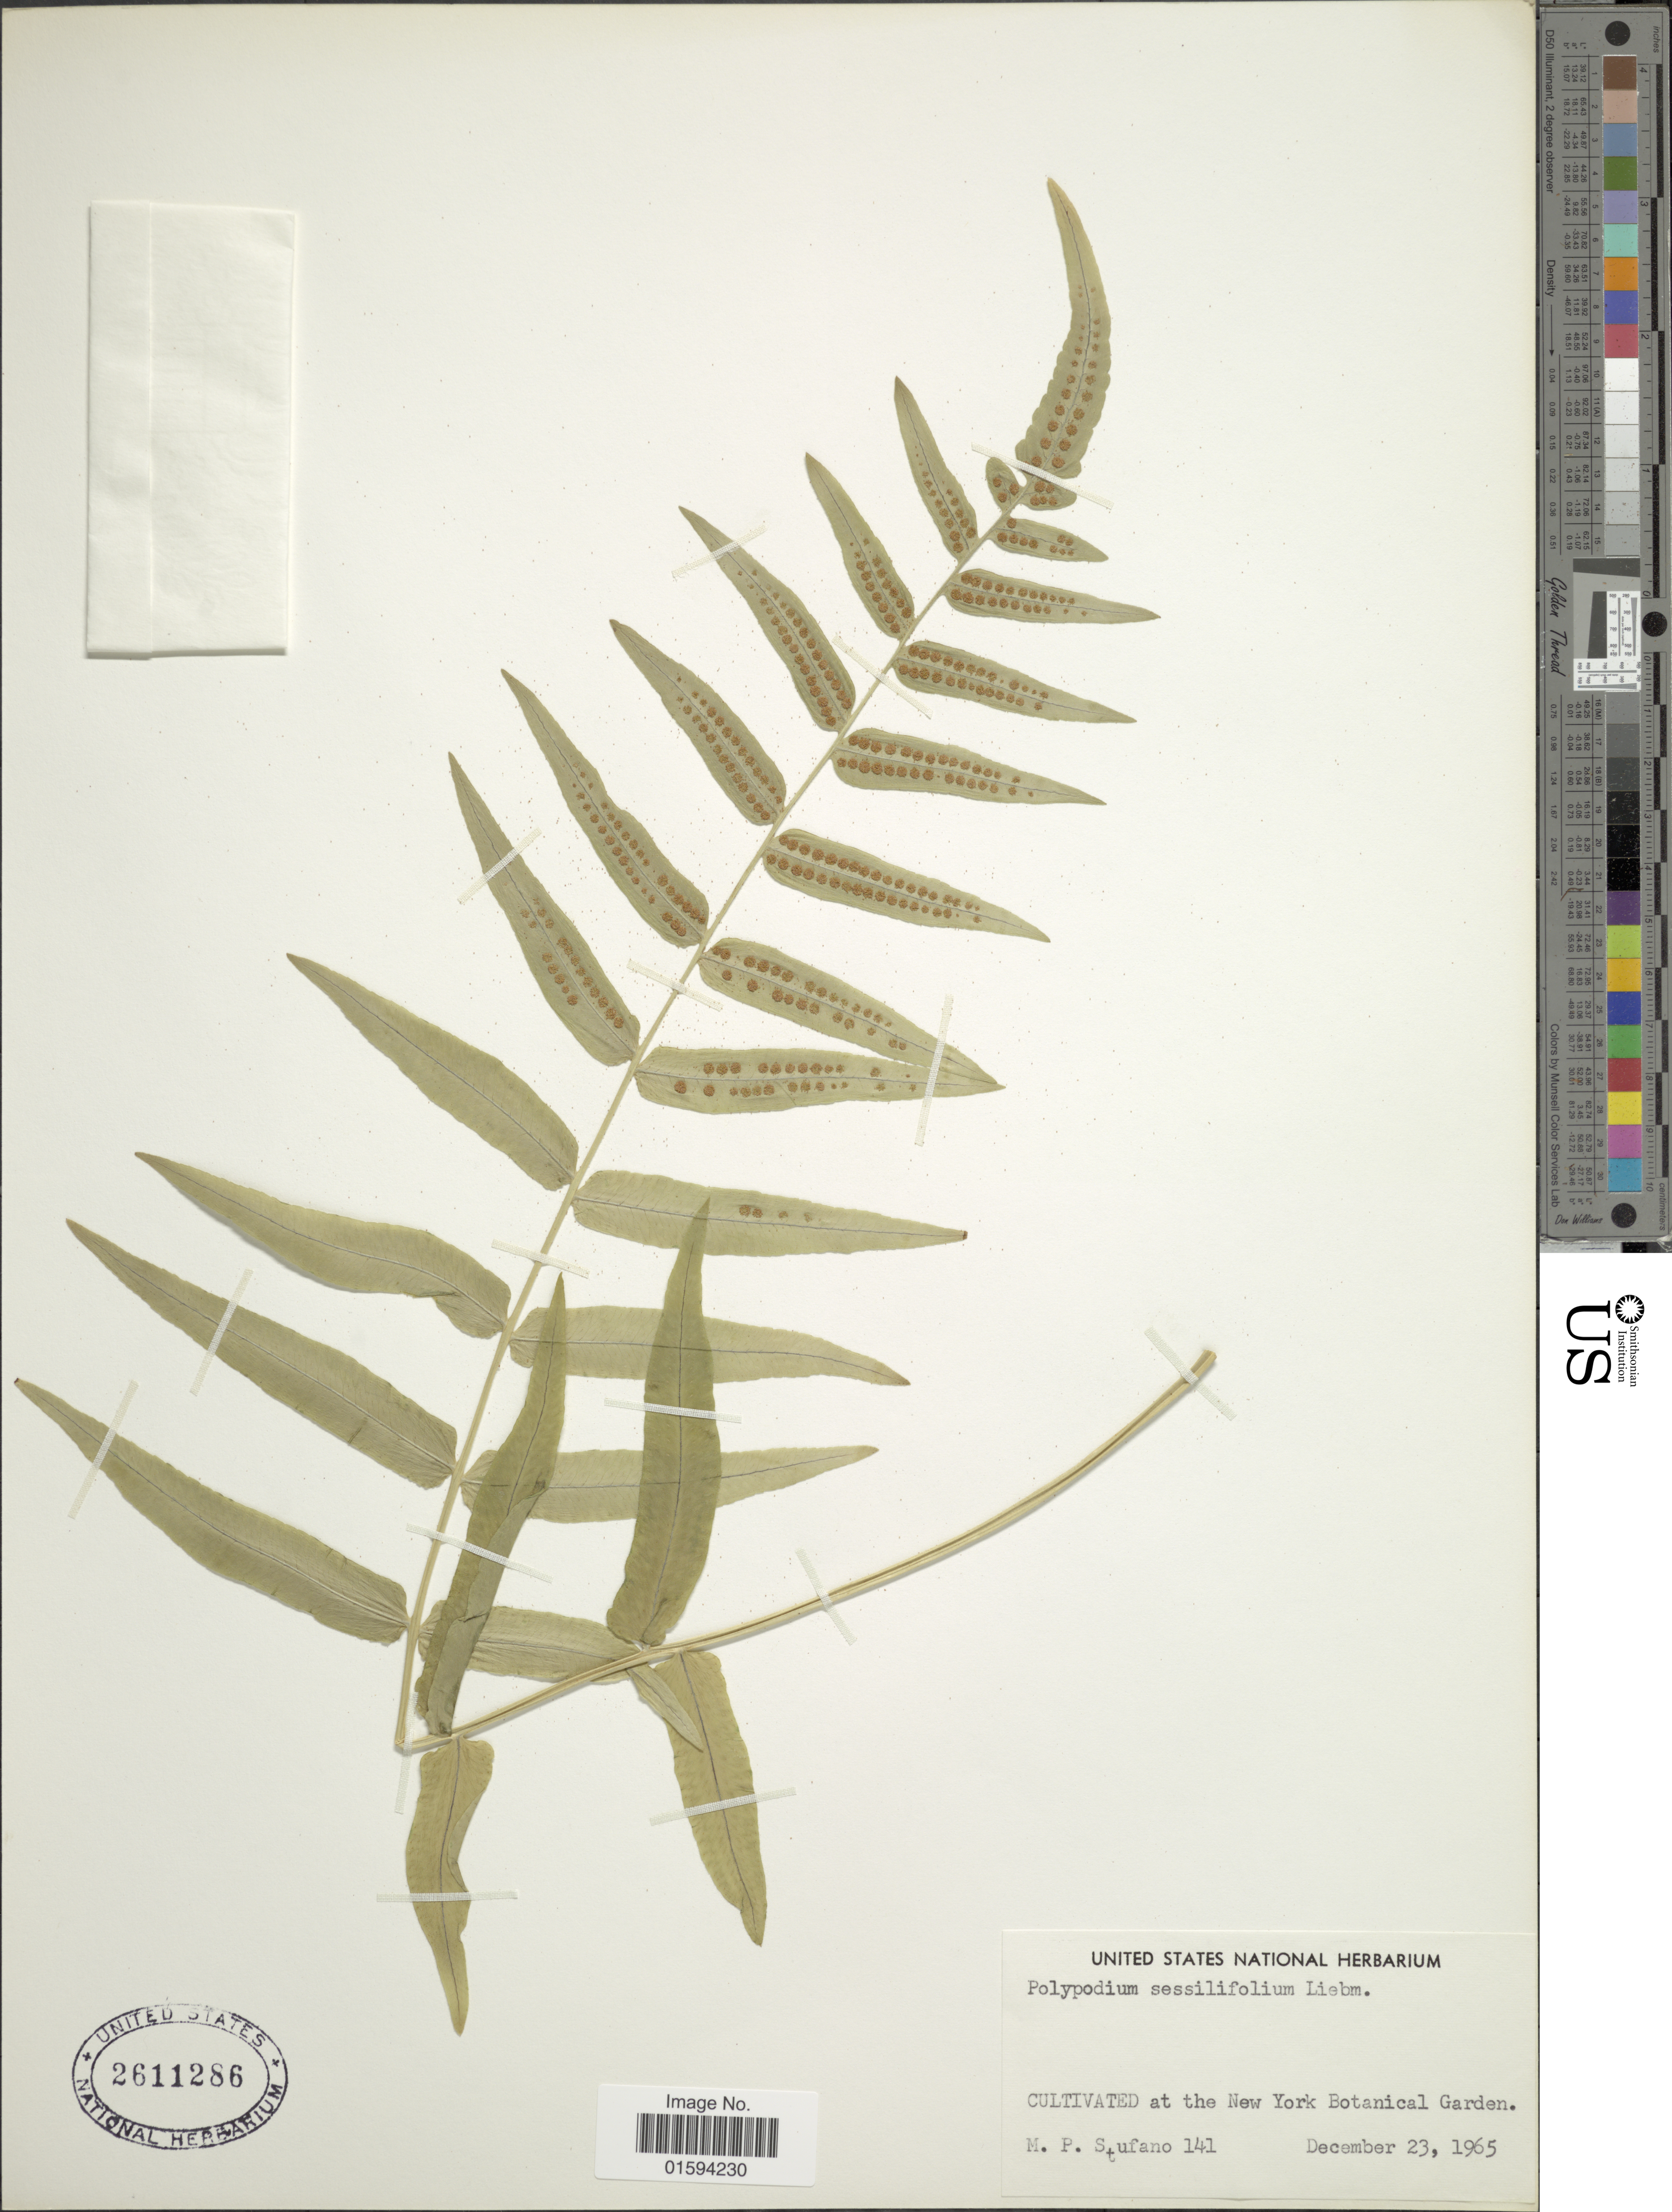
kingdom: Plantae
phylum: Tracheophyta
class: Polypodiopsida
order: Polypodiales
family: Polypodiaceae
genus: Polypodium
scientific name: Polypodium sessilifolium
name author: Liebm.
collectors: M. Stufano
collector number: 141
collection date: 1965-12-23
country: United States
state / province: New York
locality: At the New York Botanical Garden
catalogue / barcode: US 2611286